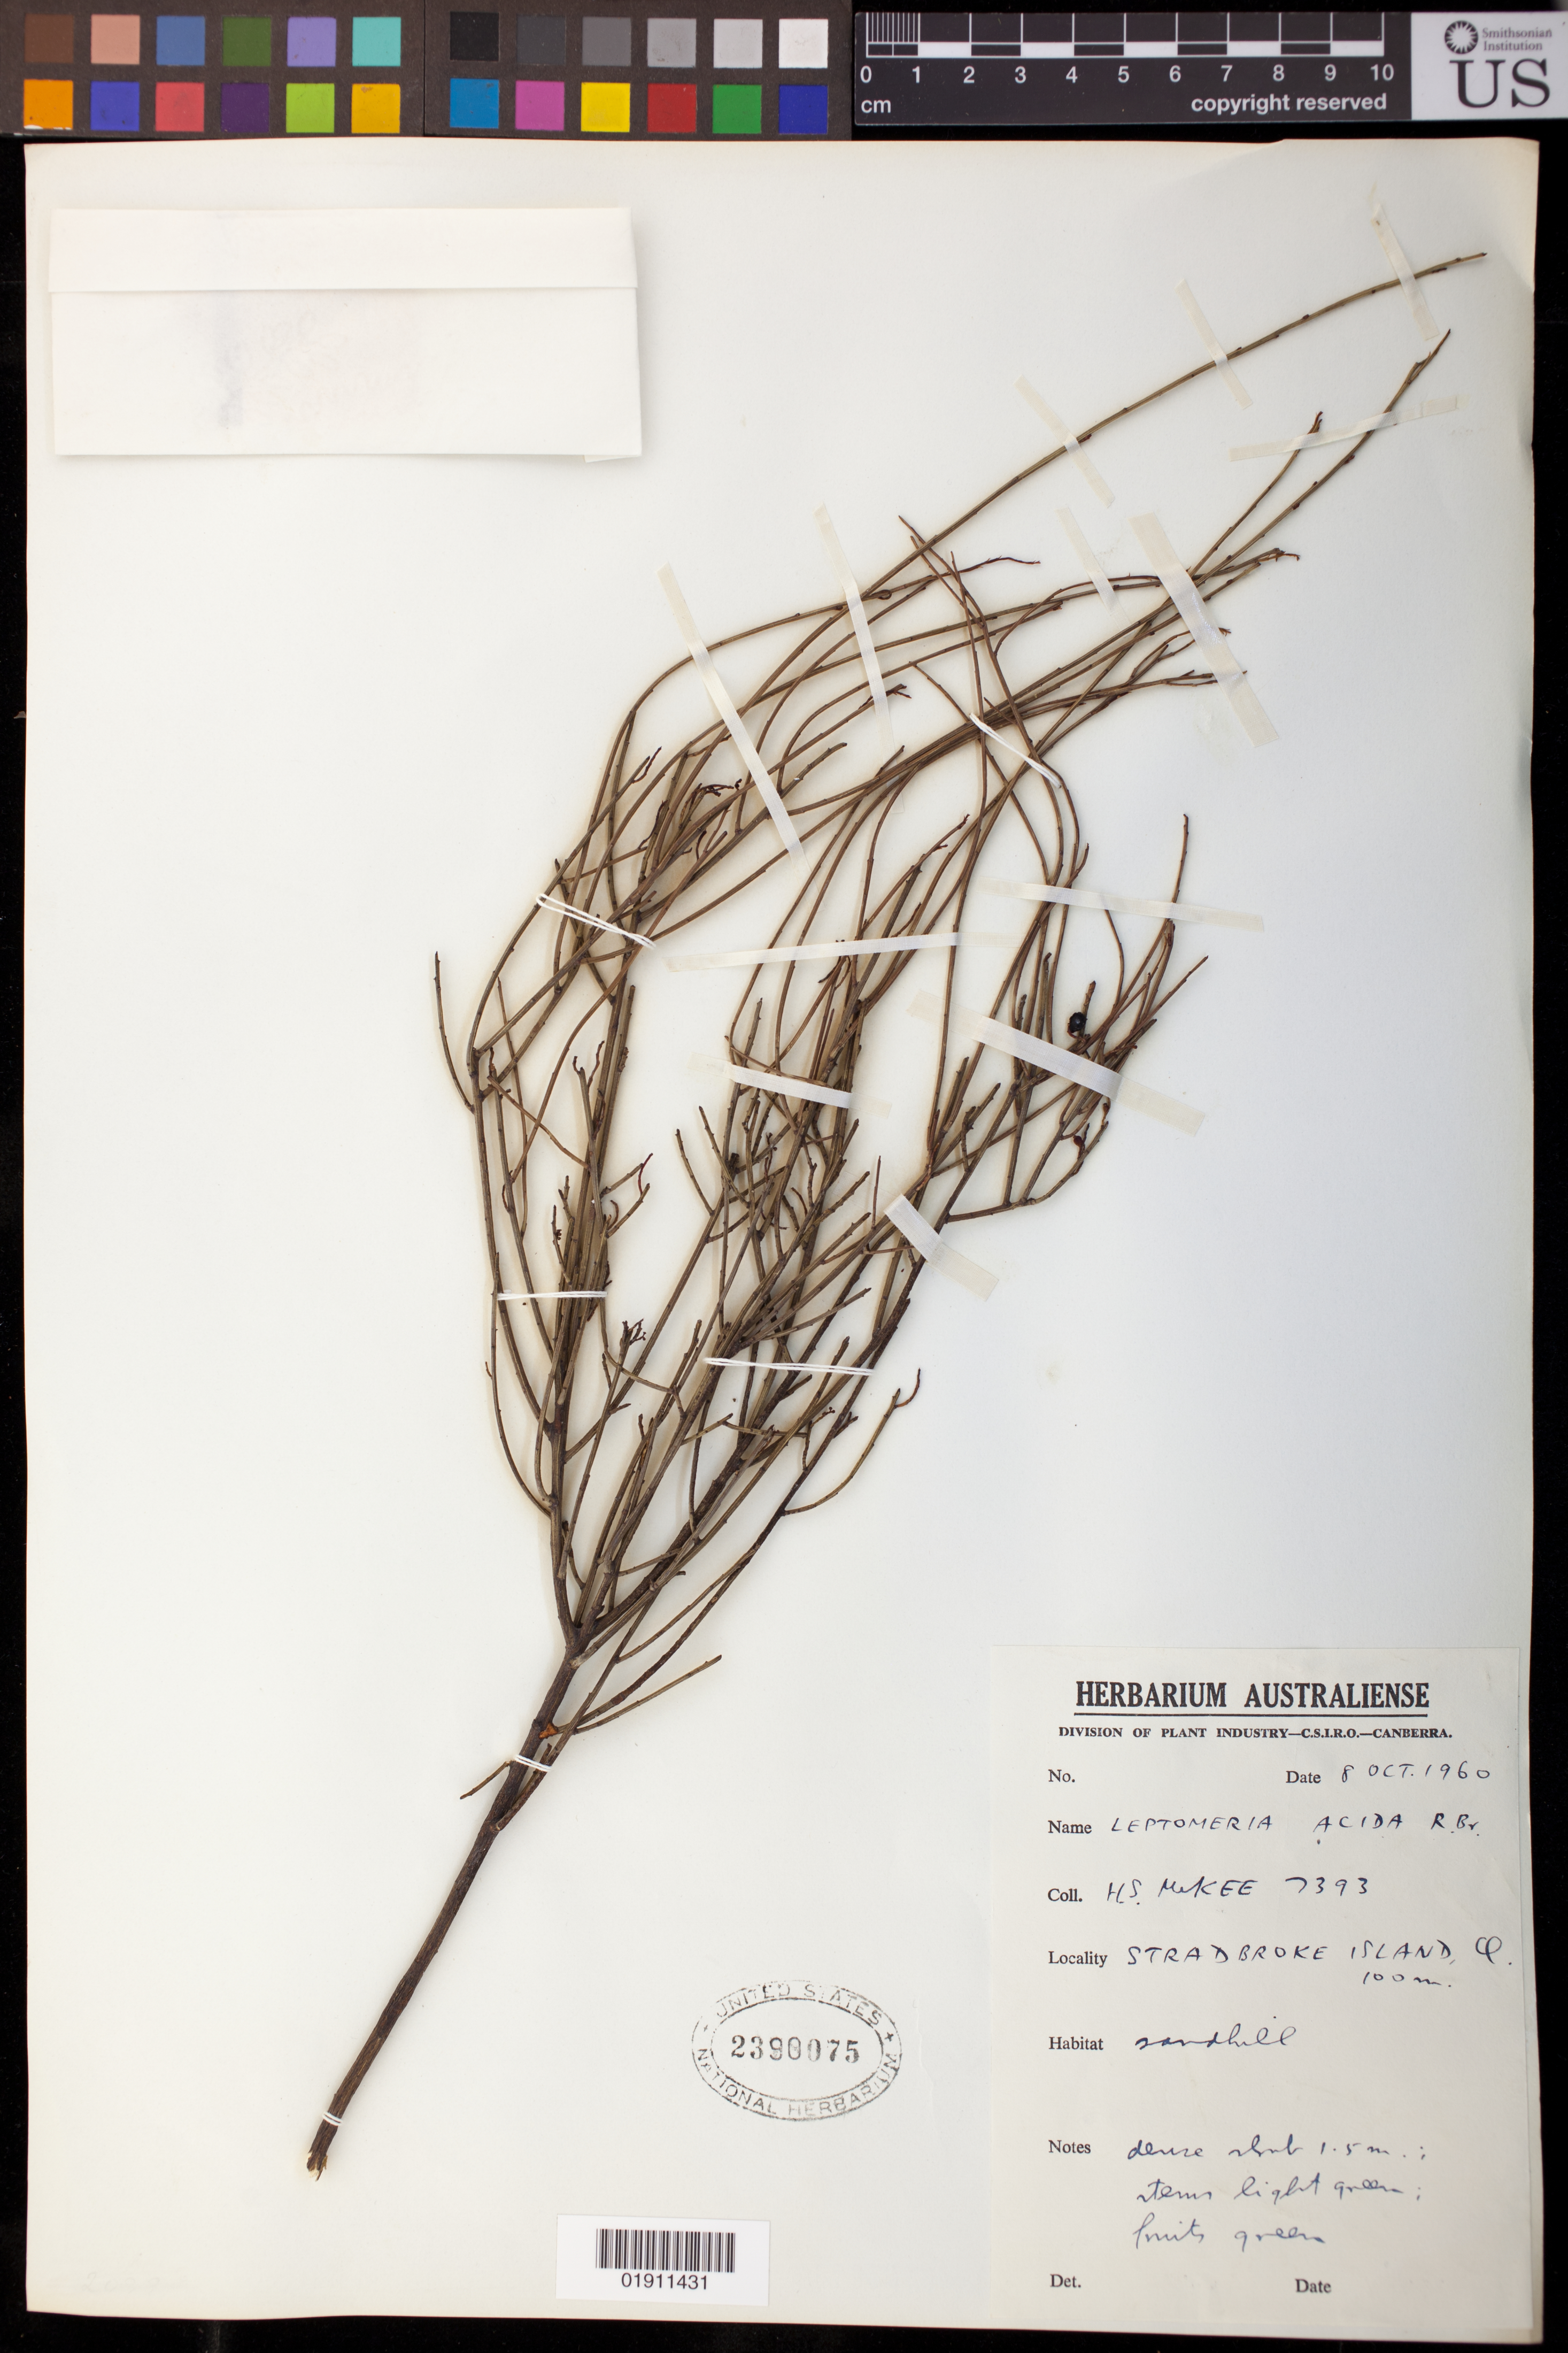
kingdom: Plantae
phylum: Tracheophyta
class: Magnoliopsida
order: Santalales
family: Amphorogynaceae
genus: Leptomeria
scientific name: Leptomeria acida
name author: R. Br.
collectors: H. S. McKee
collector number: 7393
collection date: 1960-10-08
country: Australia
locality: Stradbroke Island. Redland.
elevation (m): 100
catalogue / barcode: US 2390075